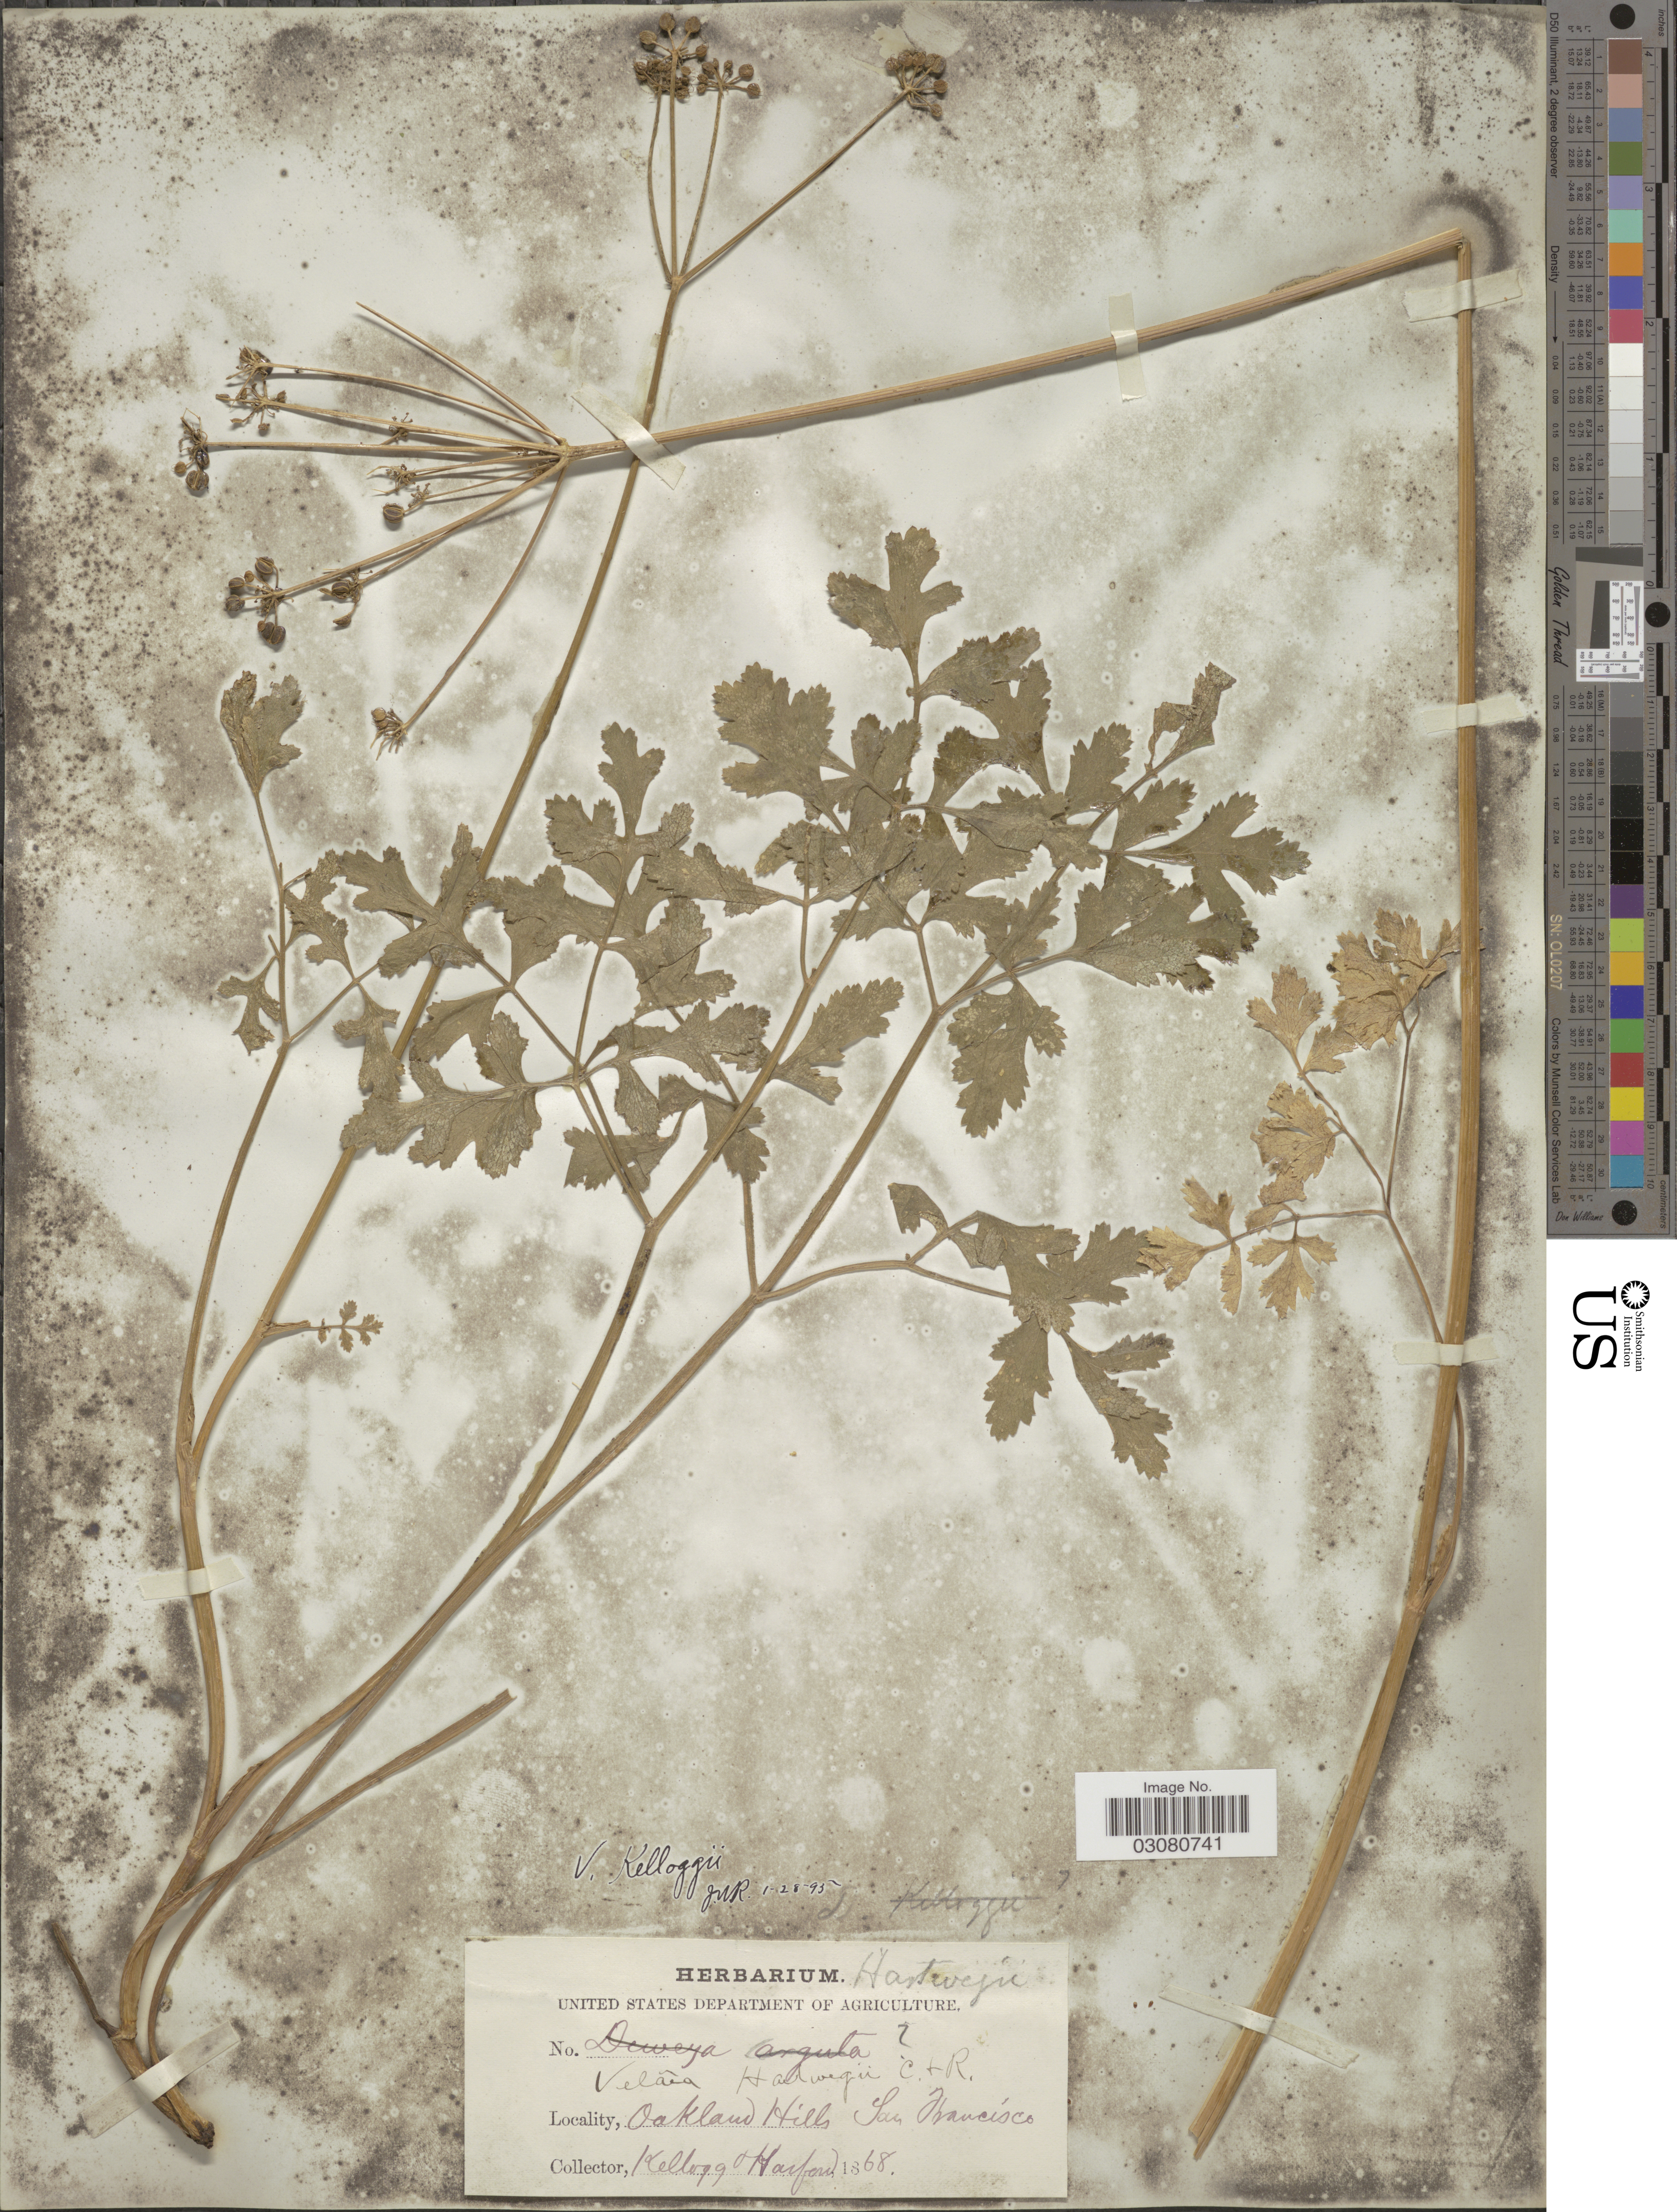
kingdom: Plantae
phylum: Tracheophyta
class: Magnoliopsida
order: Apiales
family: Apiaceae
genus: Drudeophytum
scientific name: Drudeophytum kelloggii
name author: (A. Gray) J.M. Coult. & Rose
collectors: -- Kellogg & Harford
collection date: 1868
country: United States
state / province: California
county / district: San Francisco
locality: Oakland Hills. San Francisco.